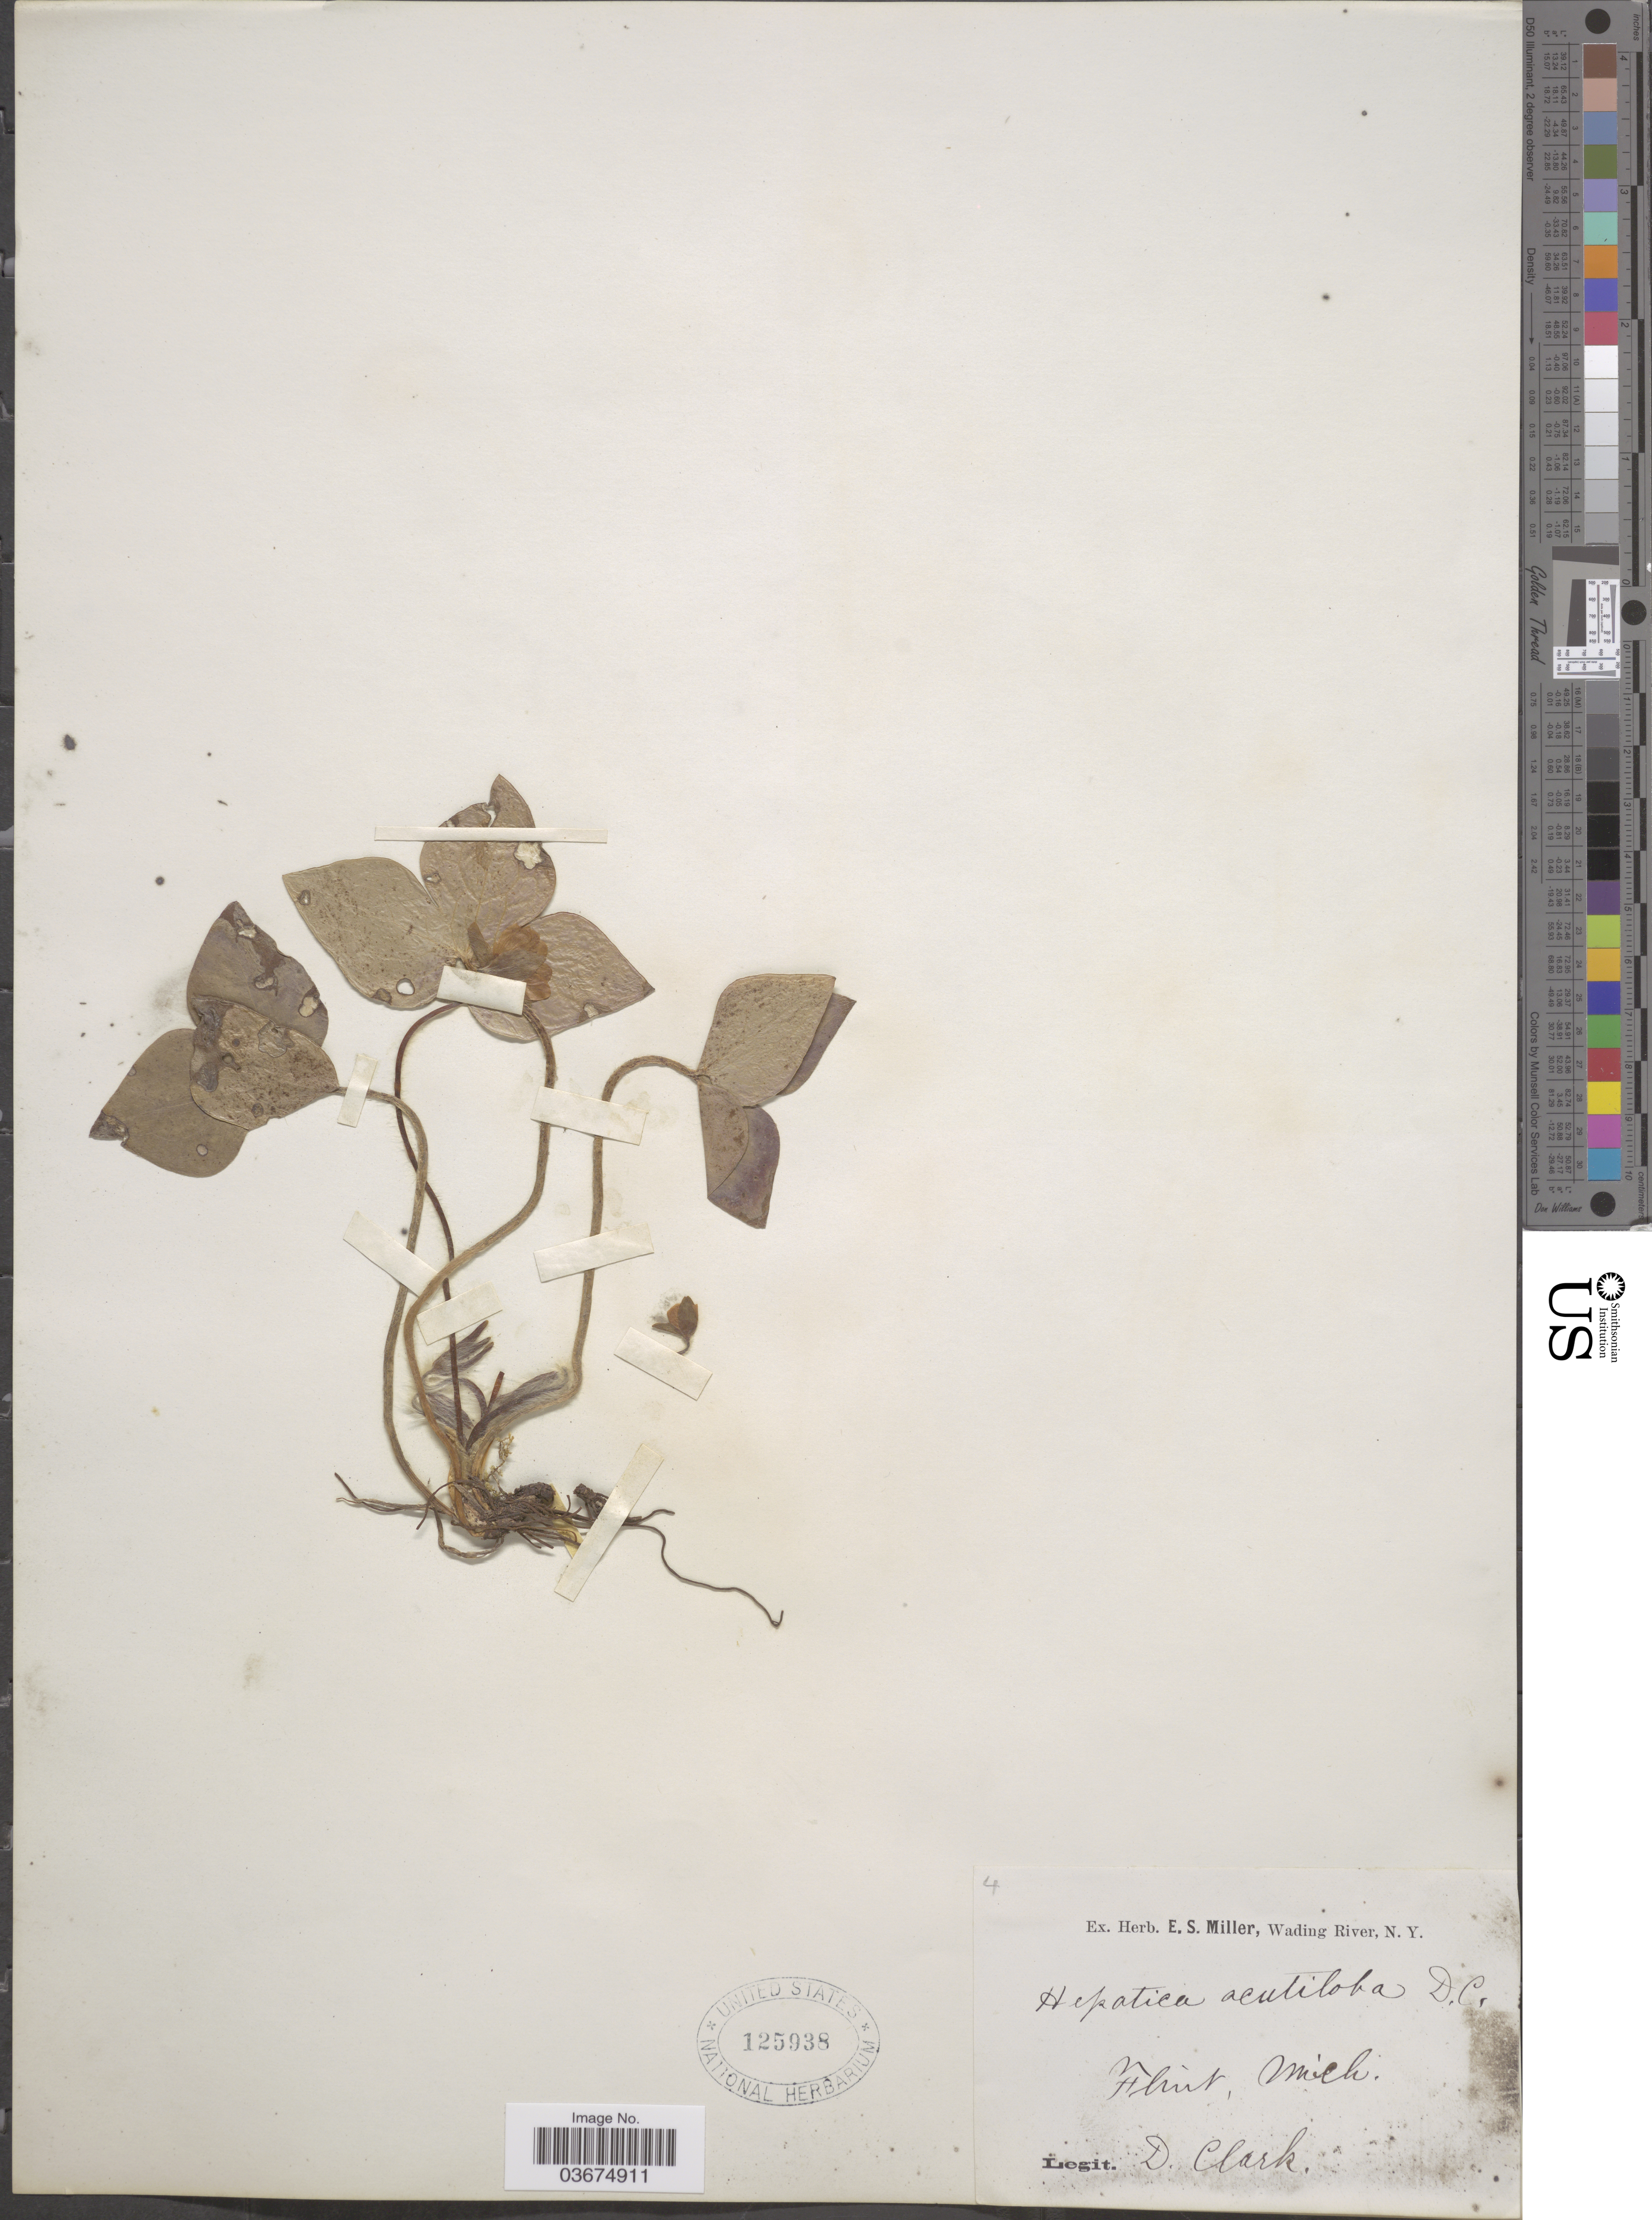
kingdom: Plantae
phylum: Tracheophyta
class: Magnoliopsida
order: Ranunculales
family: Ranunculaceae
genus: Hepatica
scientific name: Hepatica acutiloba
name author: DC.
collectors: D. Clark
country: United States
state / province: Michigan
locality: Flint.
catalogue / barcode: US 125938